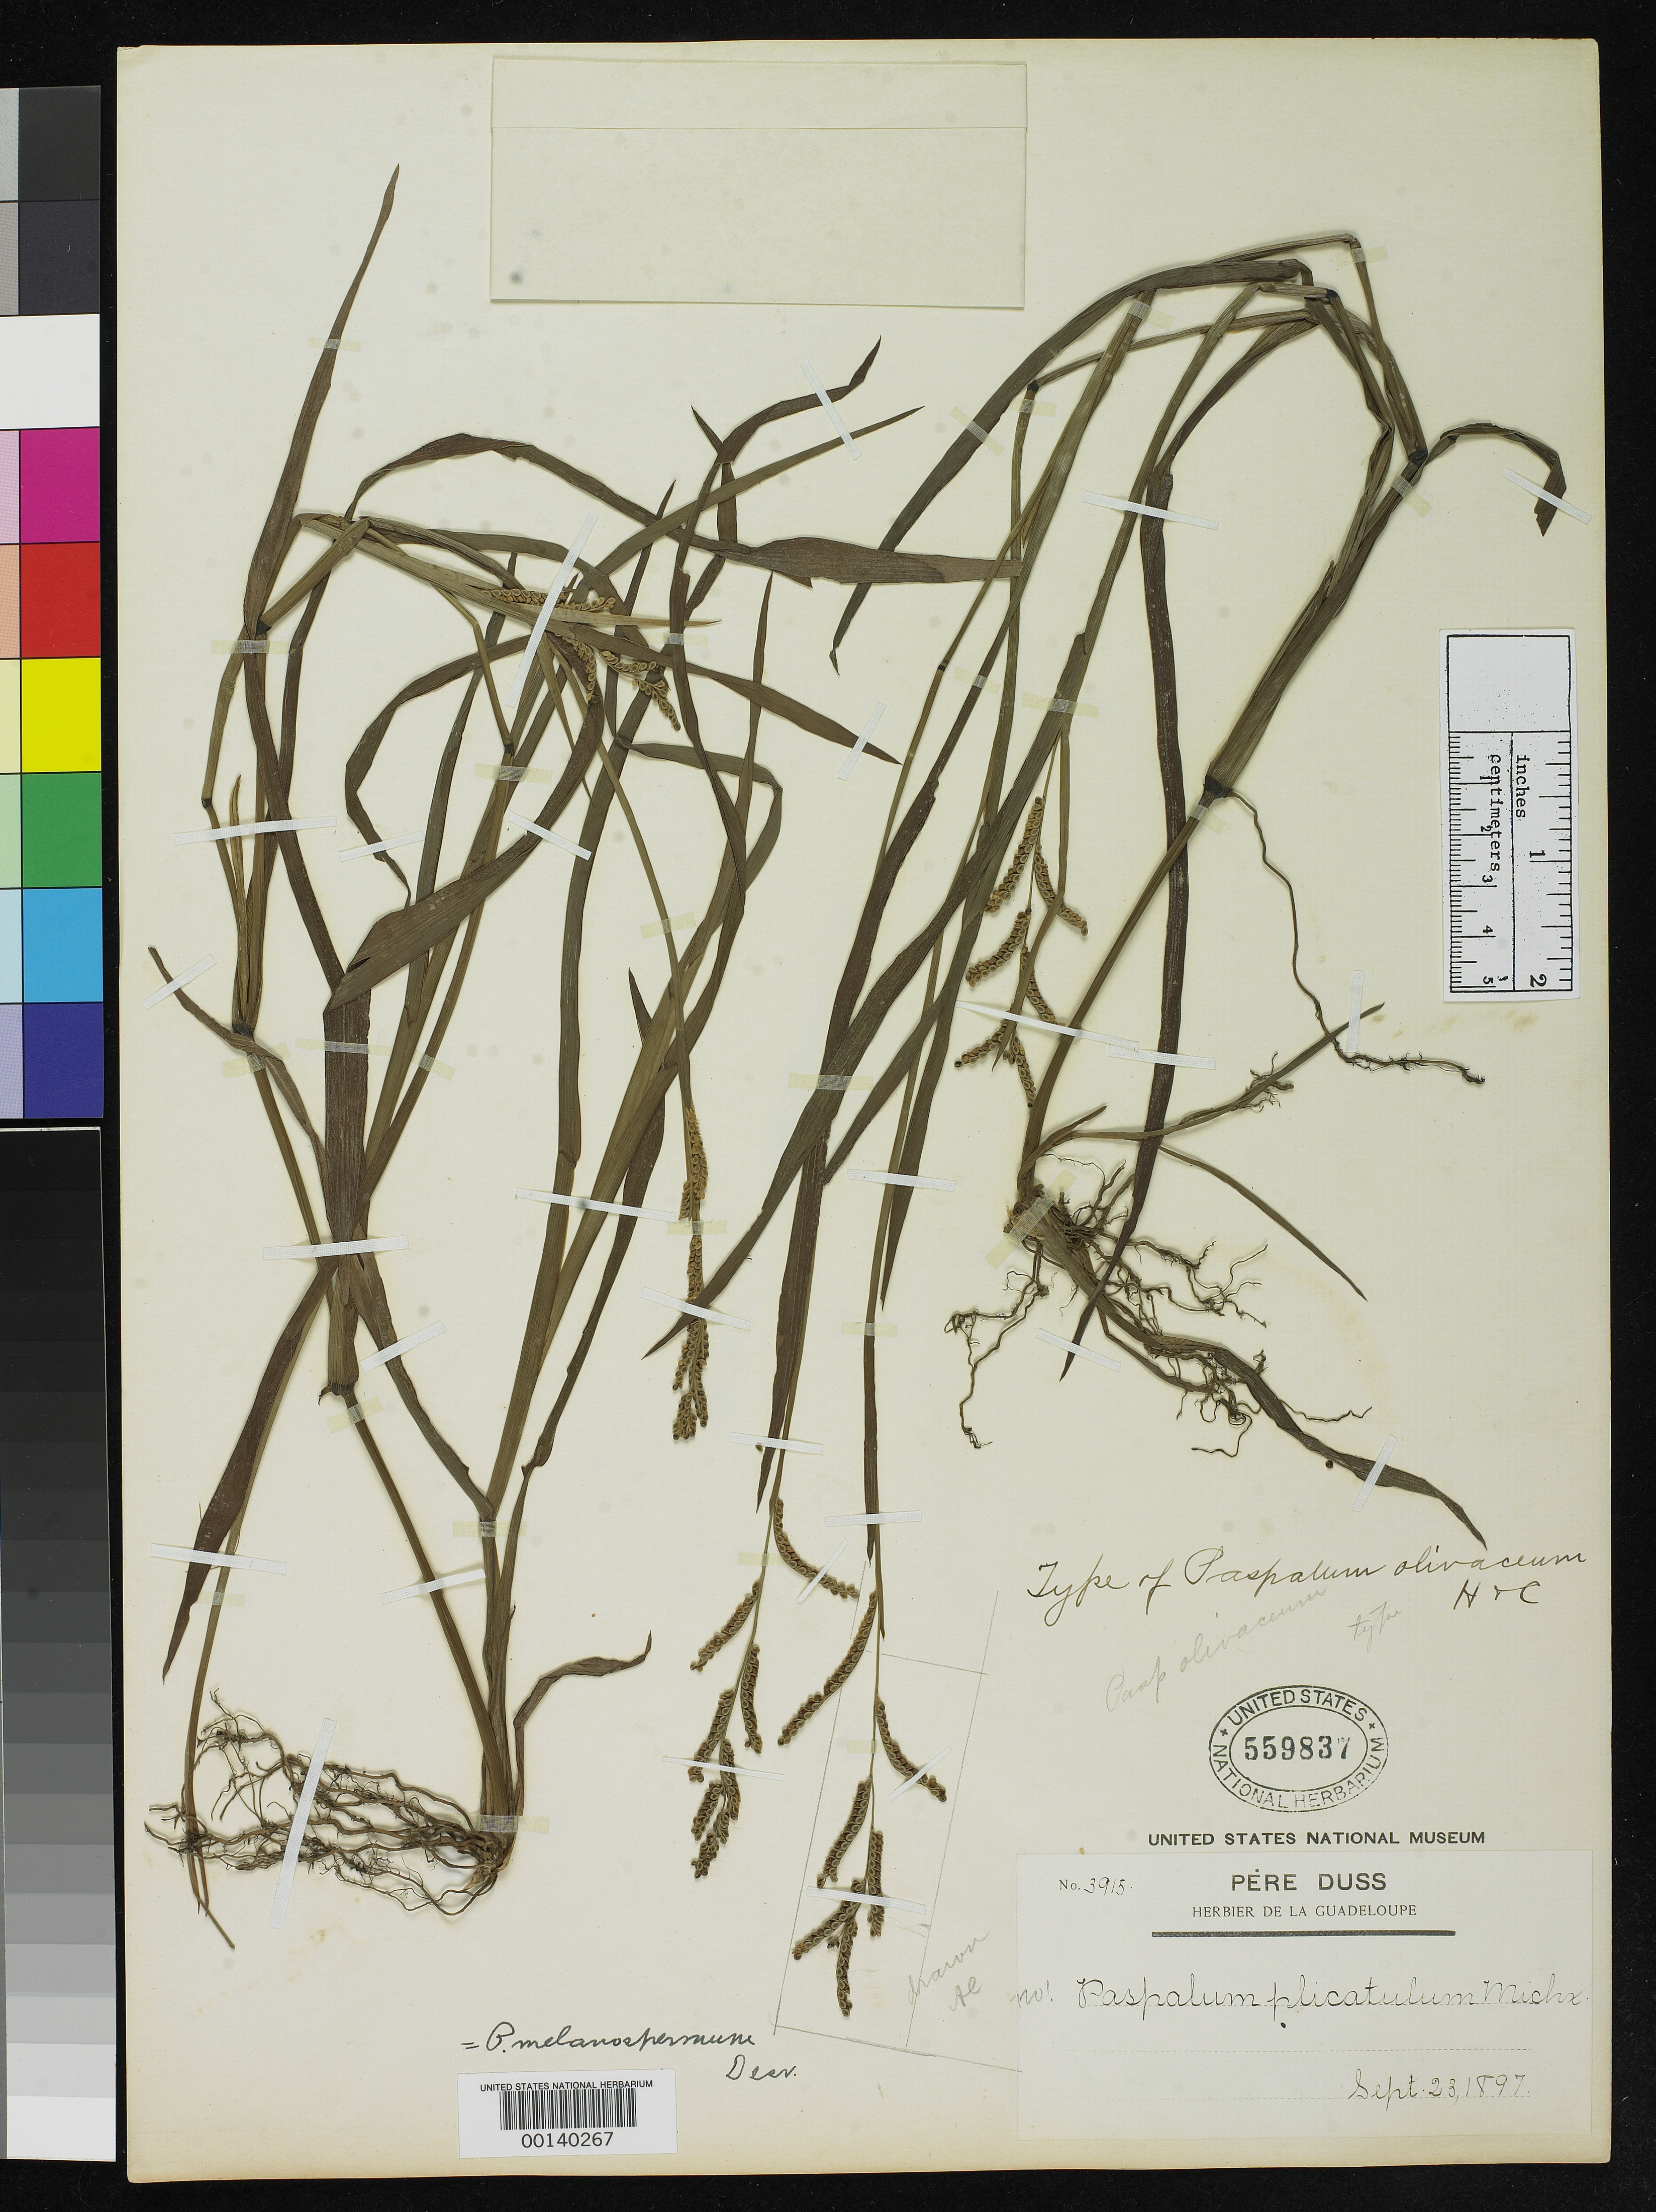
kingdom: Plantae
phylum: Tracheophyta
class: Liliopsida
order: Poales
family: Poaceae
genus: Paspalum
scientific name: Paspalum olivaceum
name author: Hitchc. & Chase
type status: Holotype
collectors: Père Duss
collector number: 3915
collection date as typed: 23 Sep 1897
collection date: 1897-09-23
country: Guadeloupe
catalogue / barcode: US 559837